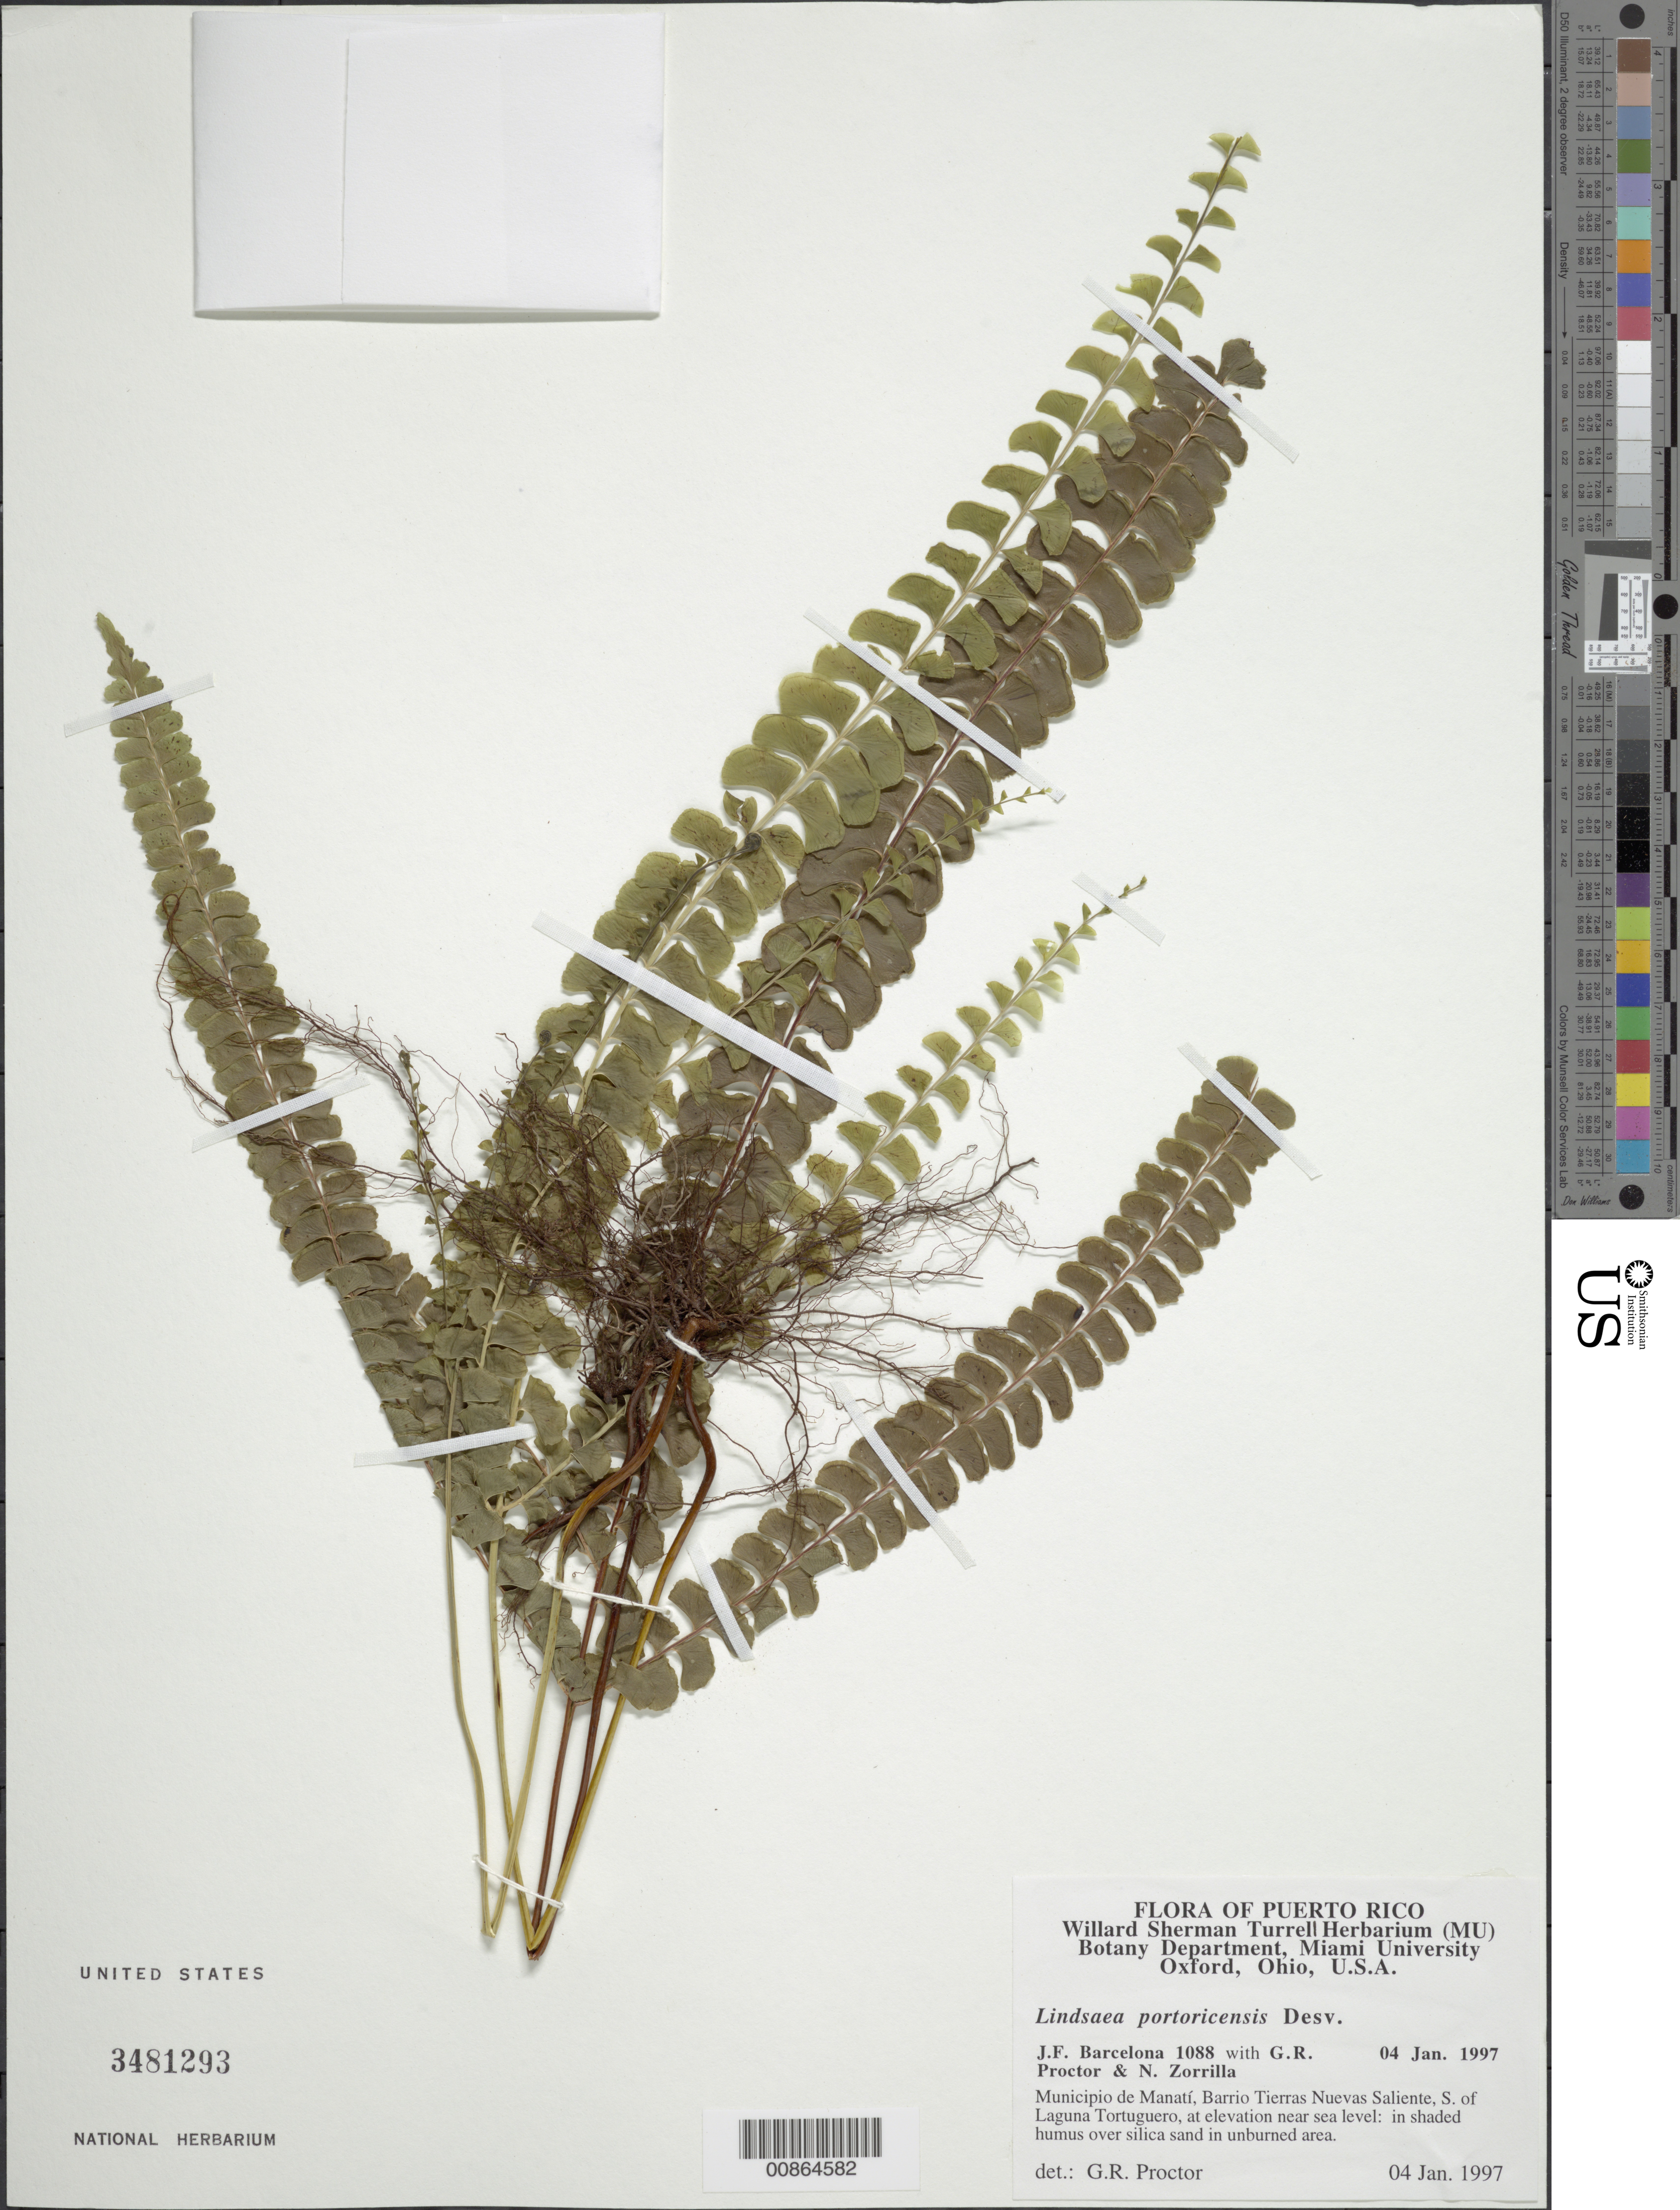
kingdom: Plantae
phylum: Tracheophyta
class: Polypodiopsida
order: Polypodiales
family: Lindsaeaceae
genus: Lindsaea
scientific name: Lindsaea portoricensis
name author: Desv.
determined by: Proctor, G. R.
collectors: J. F. Barcelona, G. R. Proctor & N. Zorilla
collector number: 1088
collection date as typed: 04 Jan 1997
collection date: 1997-01-04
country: Puerto Rico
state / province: Manatí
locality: Barrio Tierras Nuevas Saliente, S. of Laguna Tortuguero.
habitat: In shaded humus over silica sand in unburned area.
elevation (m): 0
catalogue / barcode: US 3481293